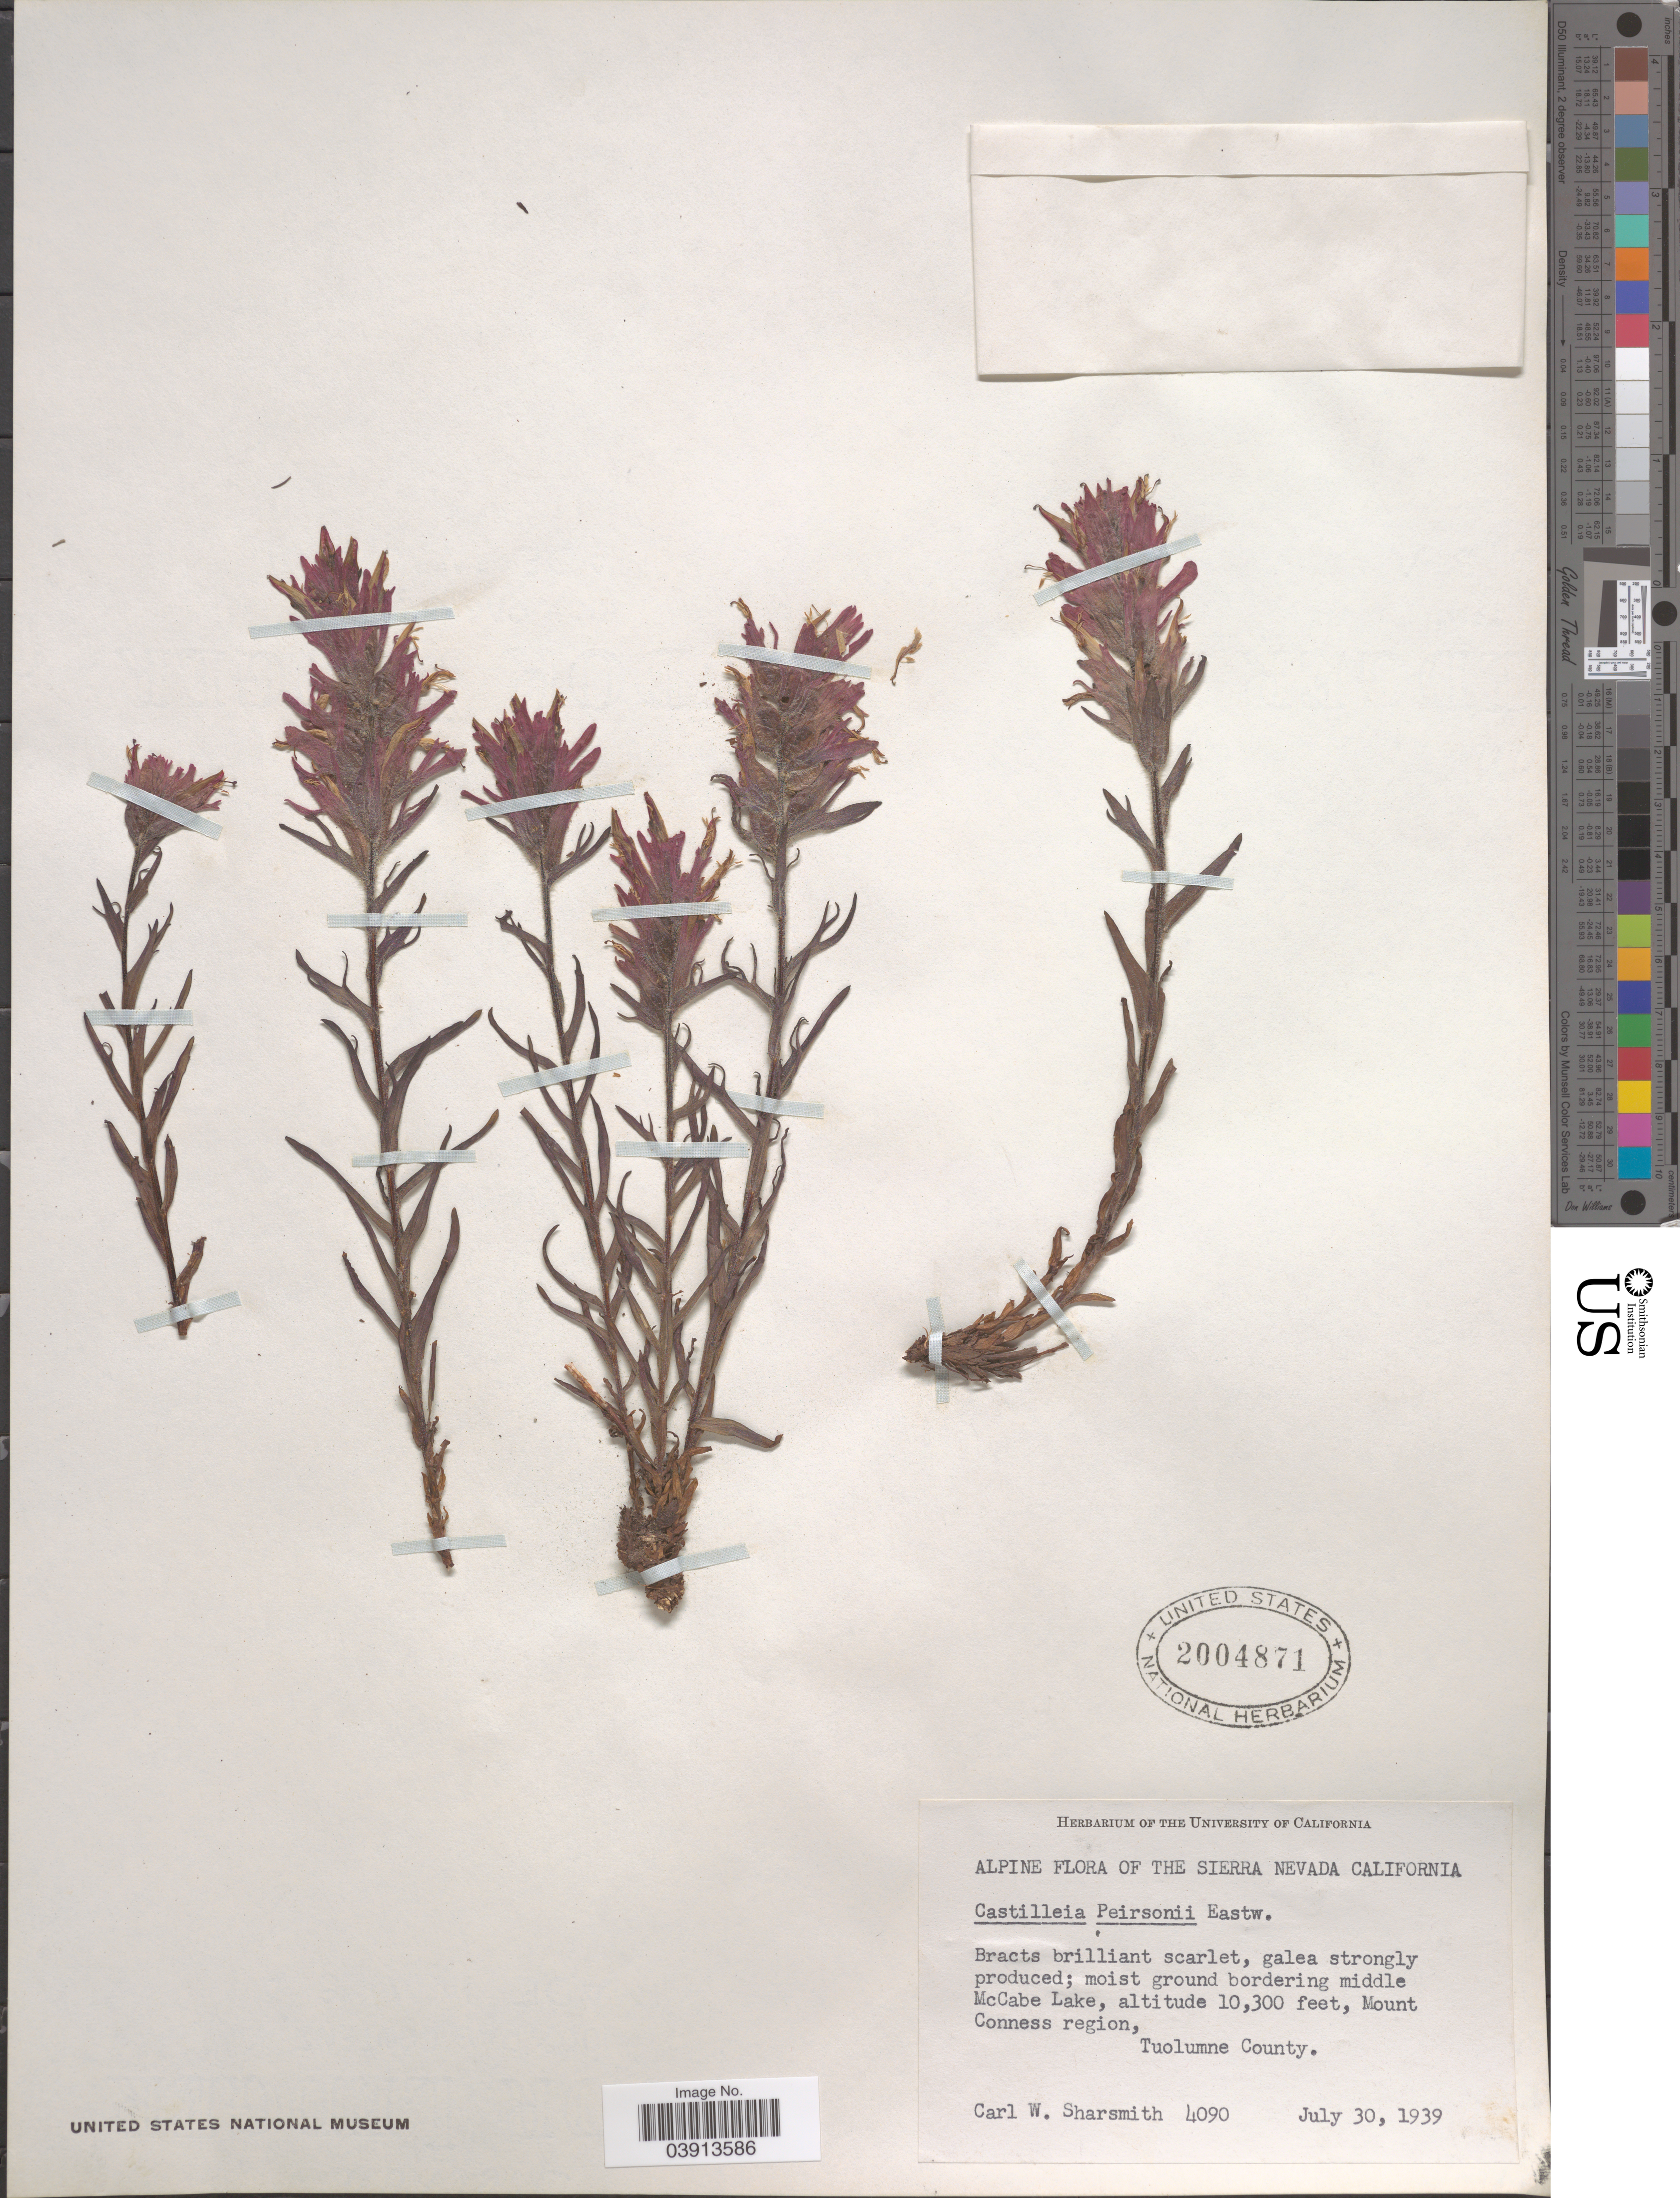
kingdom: Plantae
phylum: Tracheophyta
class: Magnoliopsida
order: Lamiales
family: Orobanchaceae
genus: Castilleja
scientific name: Castilleja peirsonii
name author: Eastw.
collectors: C. Sharsmith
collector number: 4090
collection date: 1939-07-30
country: United States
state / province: California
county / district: Tuolumne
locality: Sierra Nevada. Moist ground bordering middle McCabe Lake, Mount Conness region, Tuolumne County.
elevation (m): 3139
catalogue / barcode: US 2004871